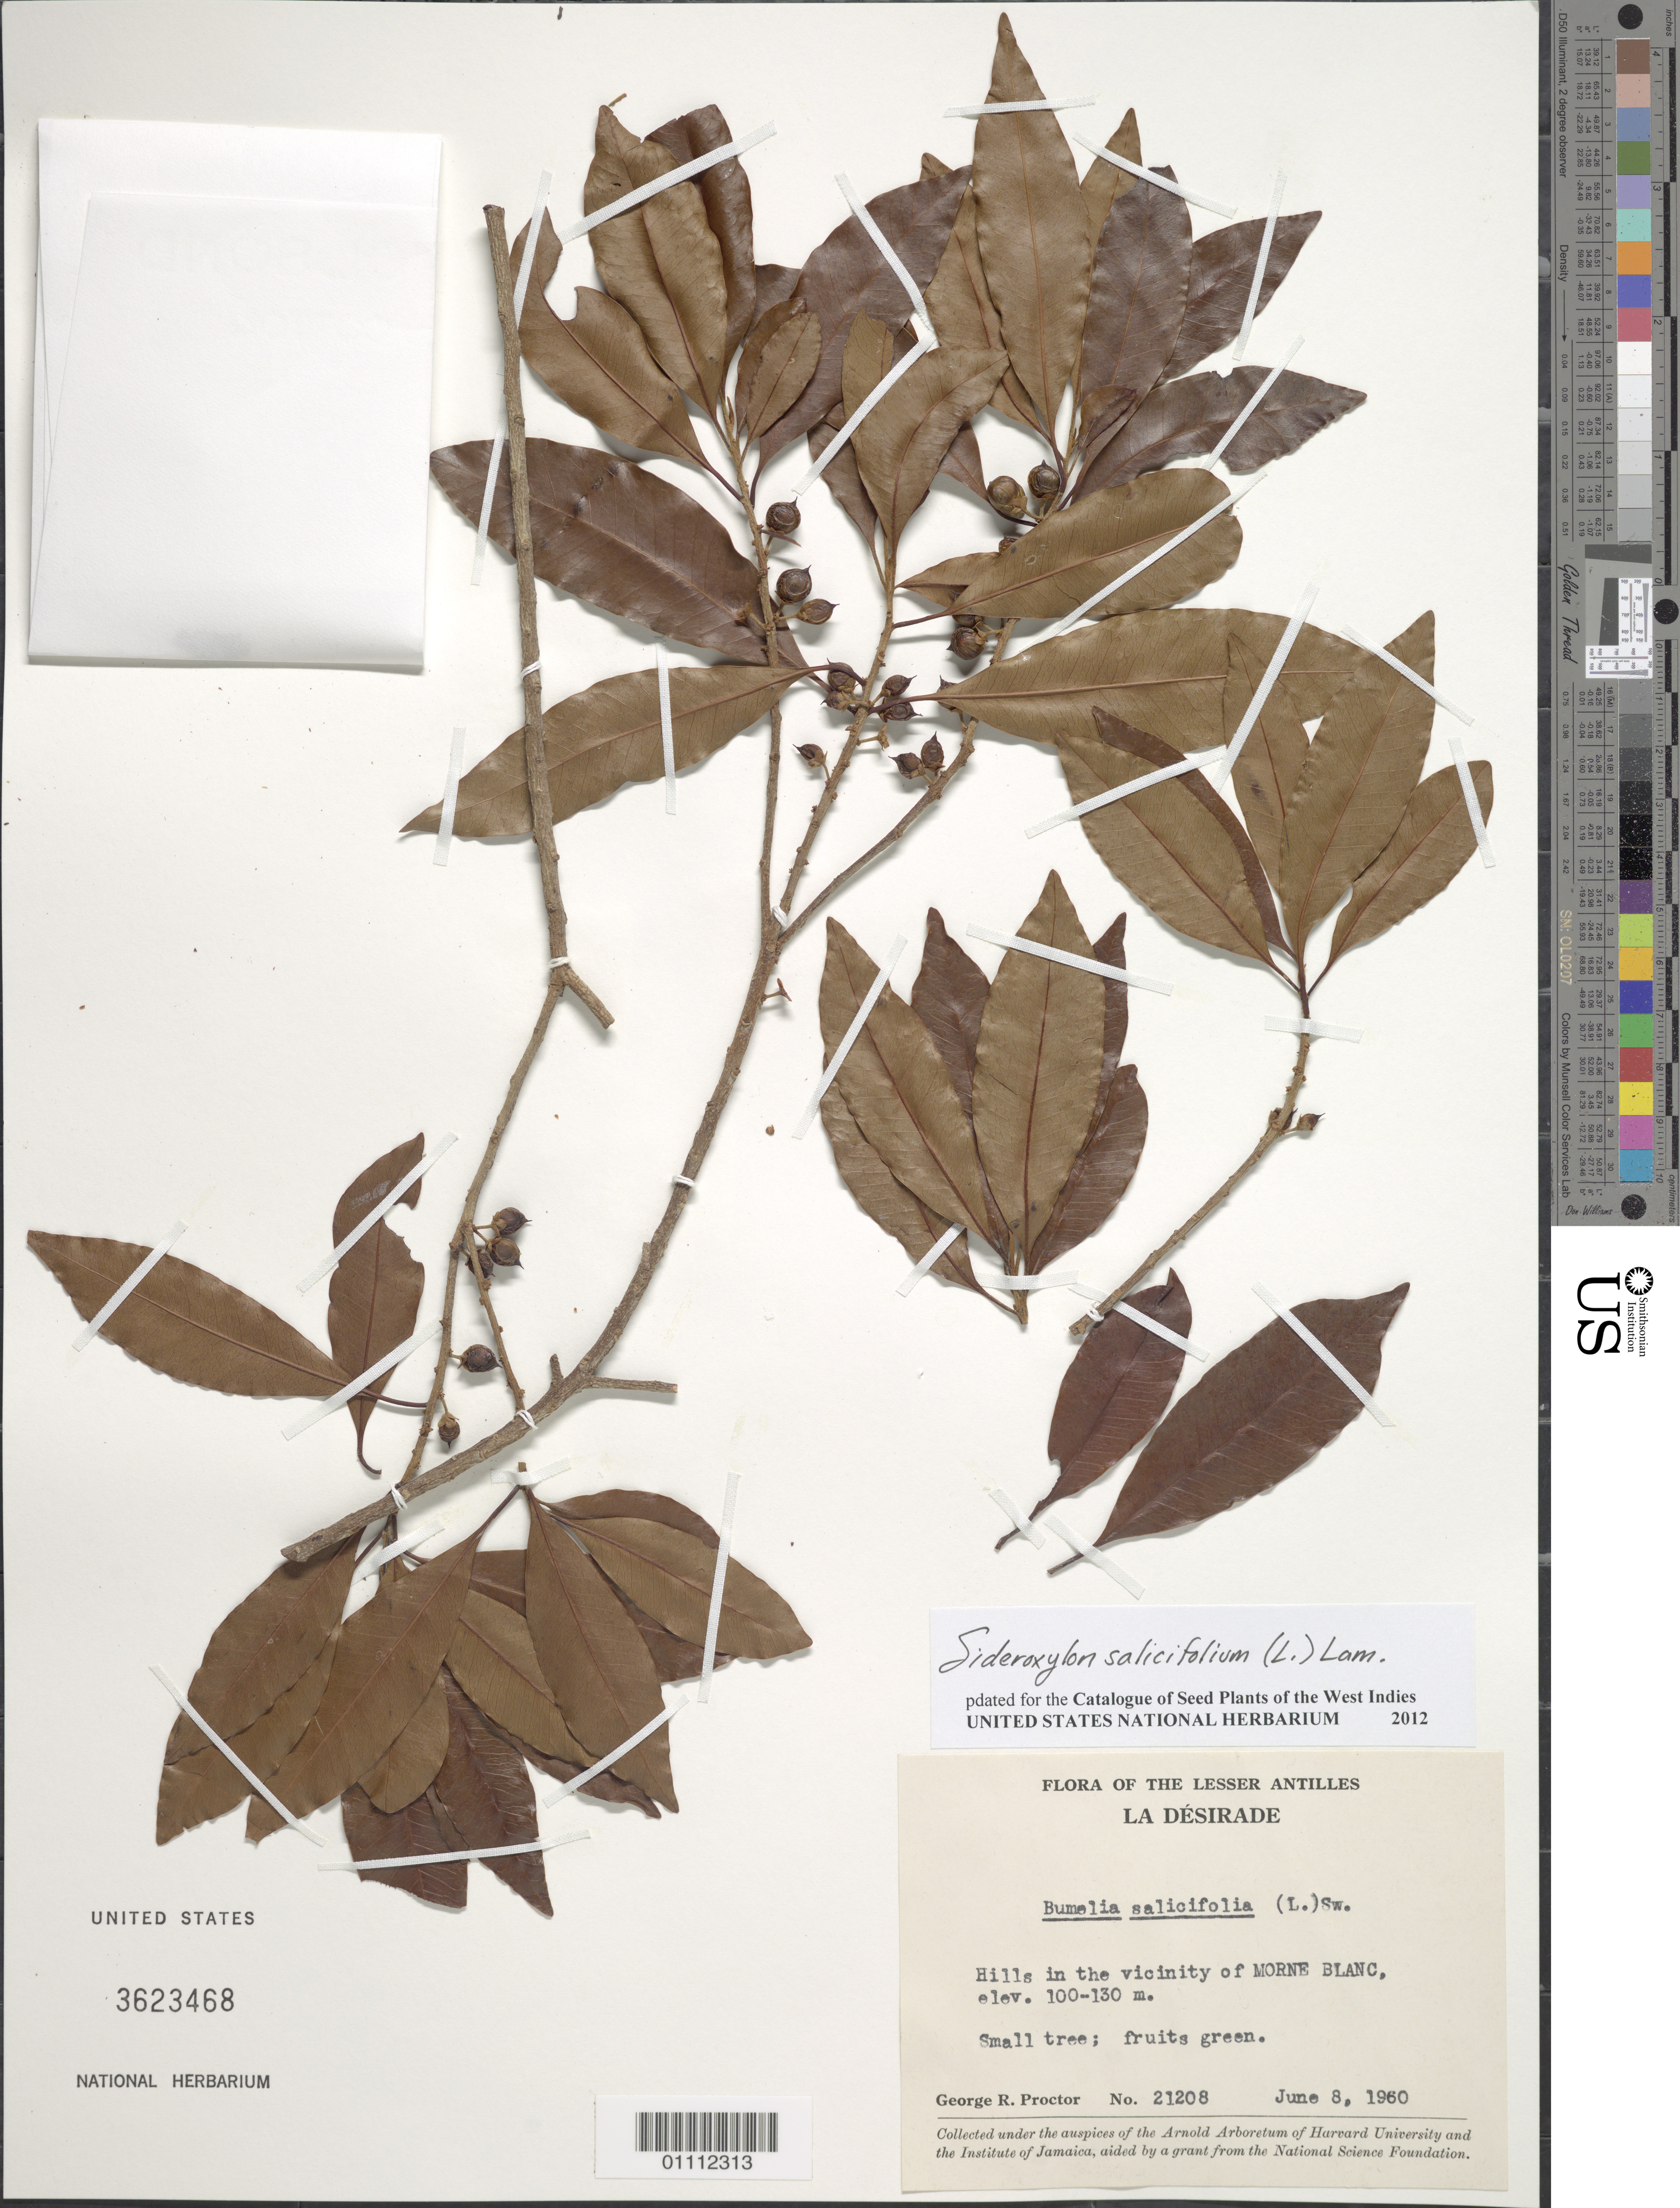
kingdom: Plantae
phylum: Tracheophyta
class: Magnoliopsida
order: Ericales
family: Sapotaceae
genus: Sideroxylon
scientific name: Sideroxylon salicifolium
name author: (L.) Lam.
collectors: G. R. Proctor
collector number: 21208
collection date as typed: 08 Jun 1960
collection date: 1960-06-08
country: Guadeloupe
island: La Désirade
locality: Morne Blanc vicinity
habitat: Hills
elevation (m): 100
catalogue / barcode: US 3623468